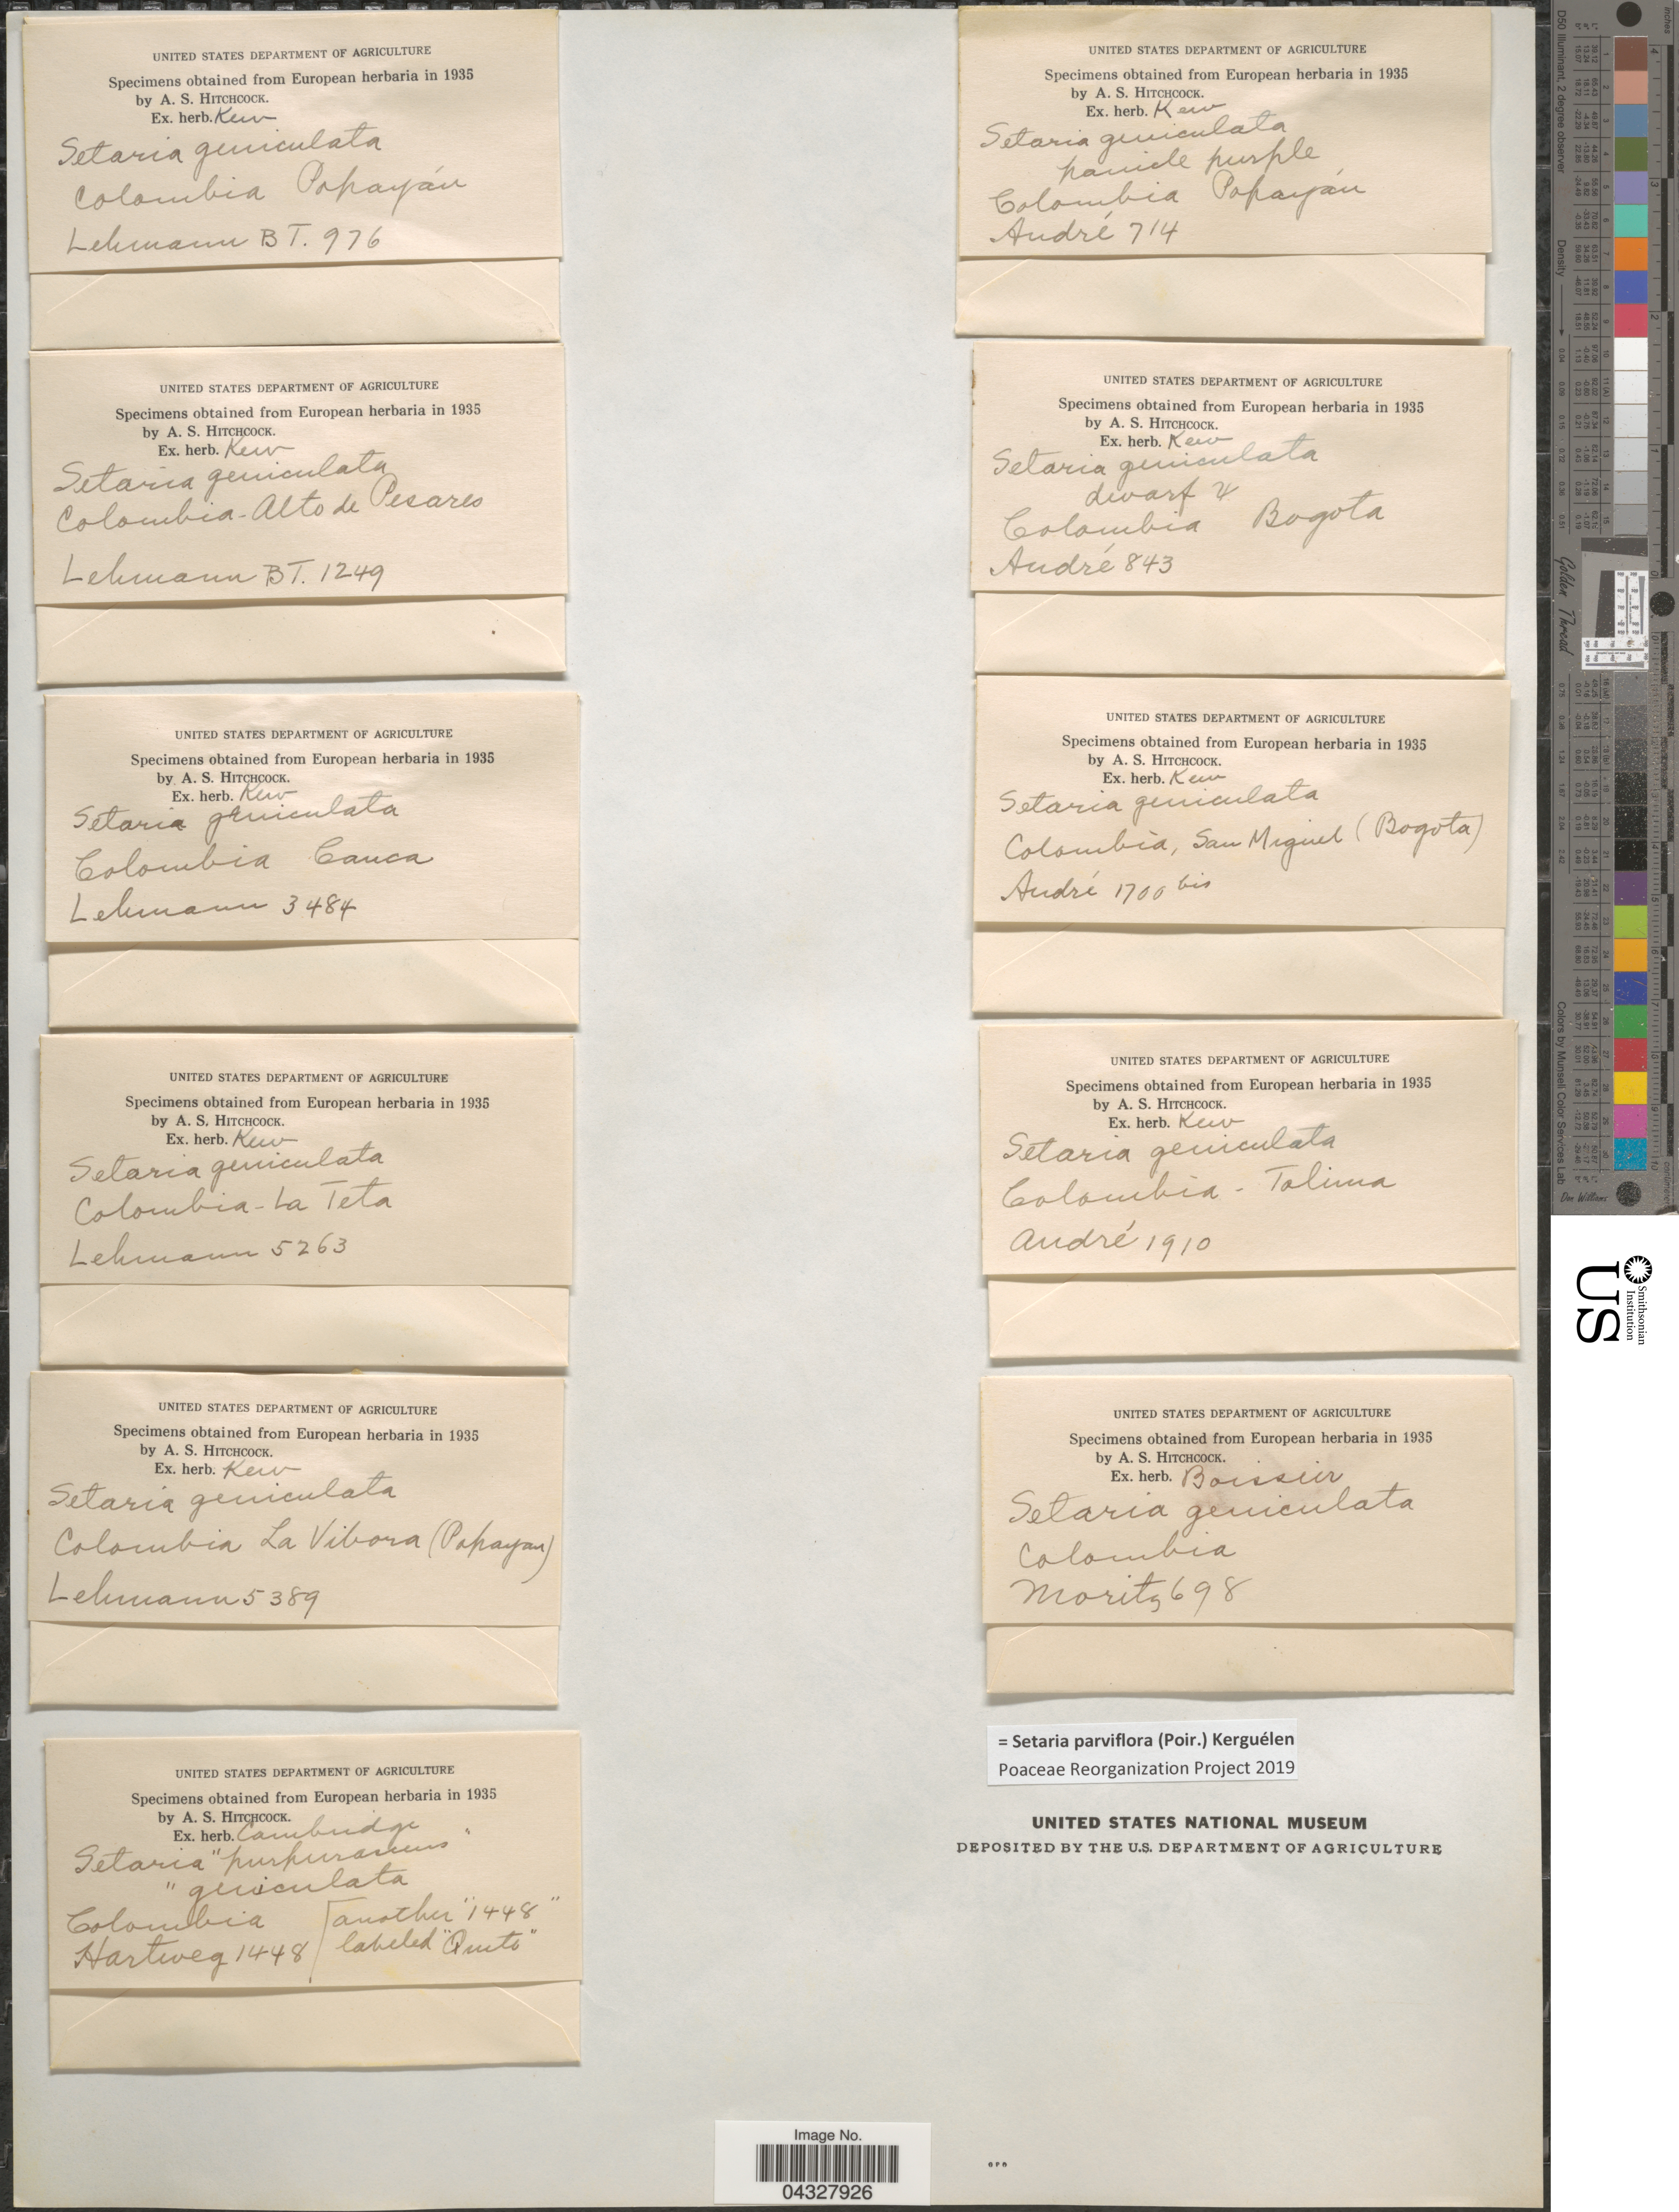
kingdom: Plantae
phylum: Tracheophyta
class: Liliopsida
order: Poales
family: Poaceae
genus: Setaria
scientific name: Setaria parviflora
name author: (Poir.) Kerguélen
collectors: -. Lehmann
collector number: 5263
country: Colombia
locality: La Teta.